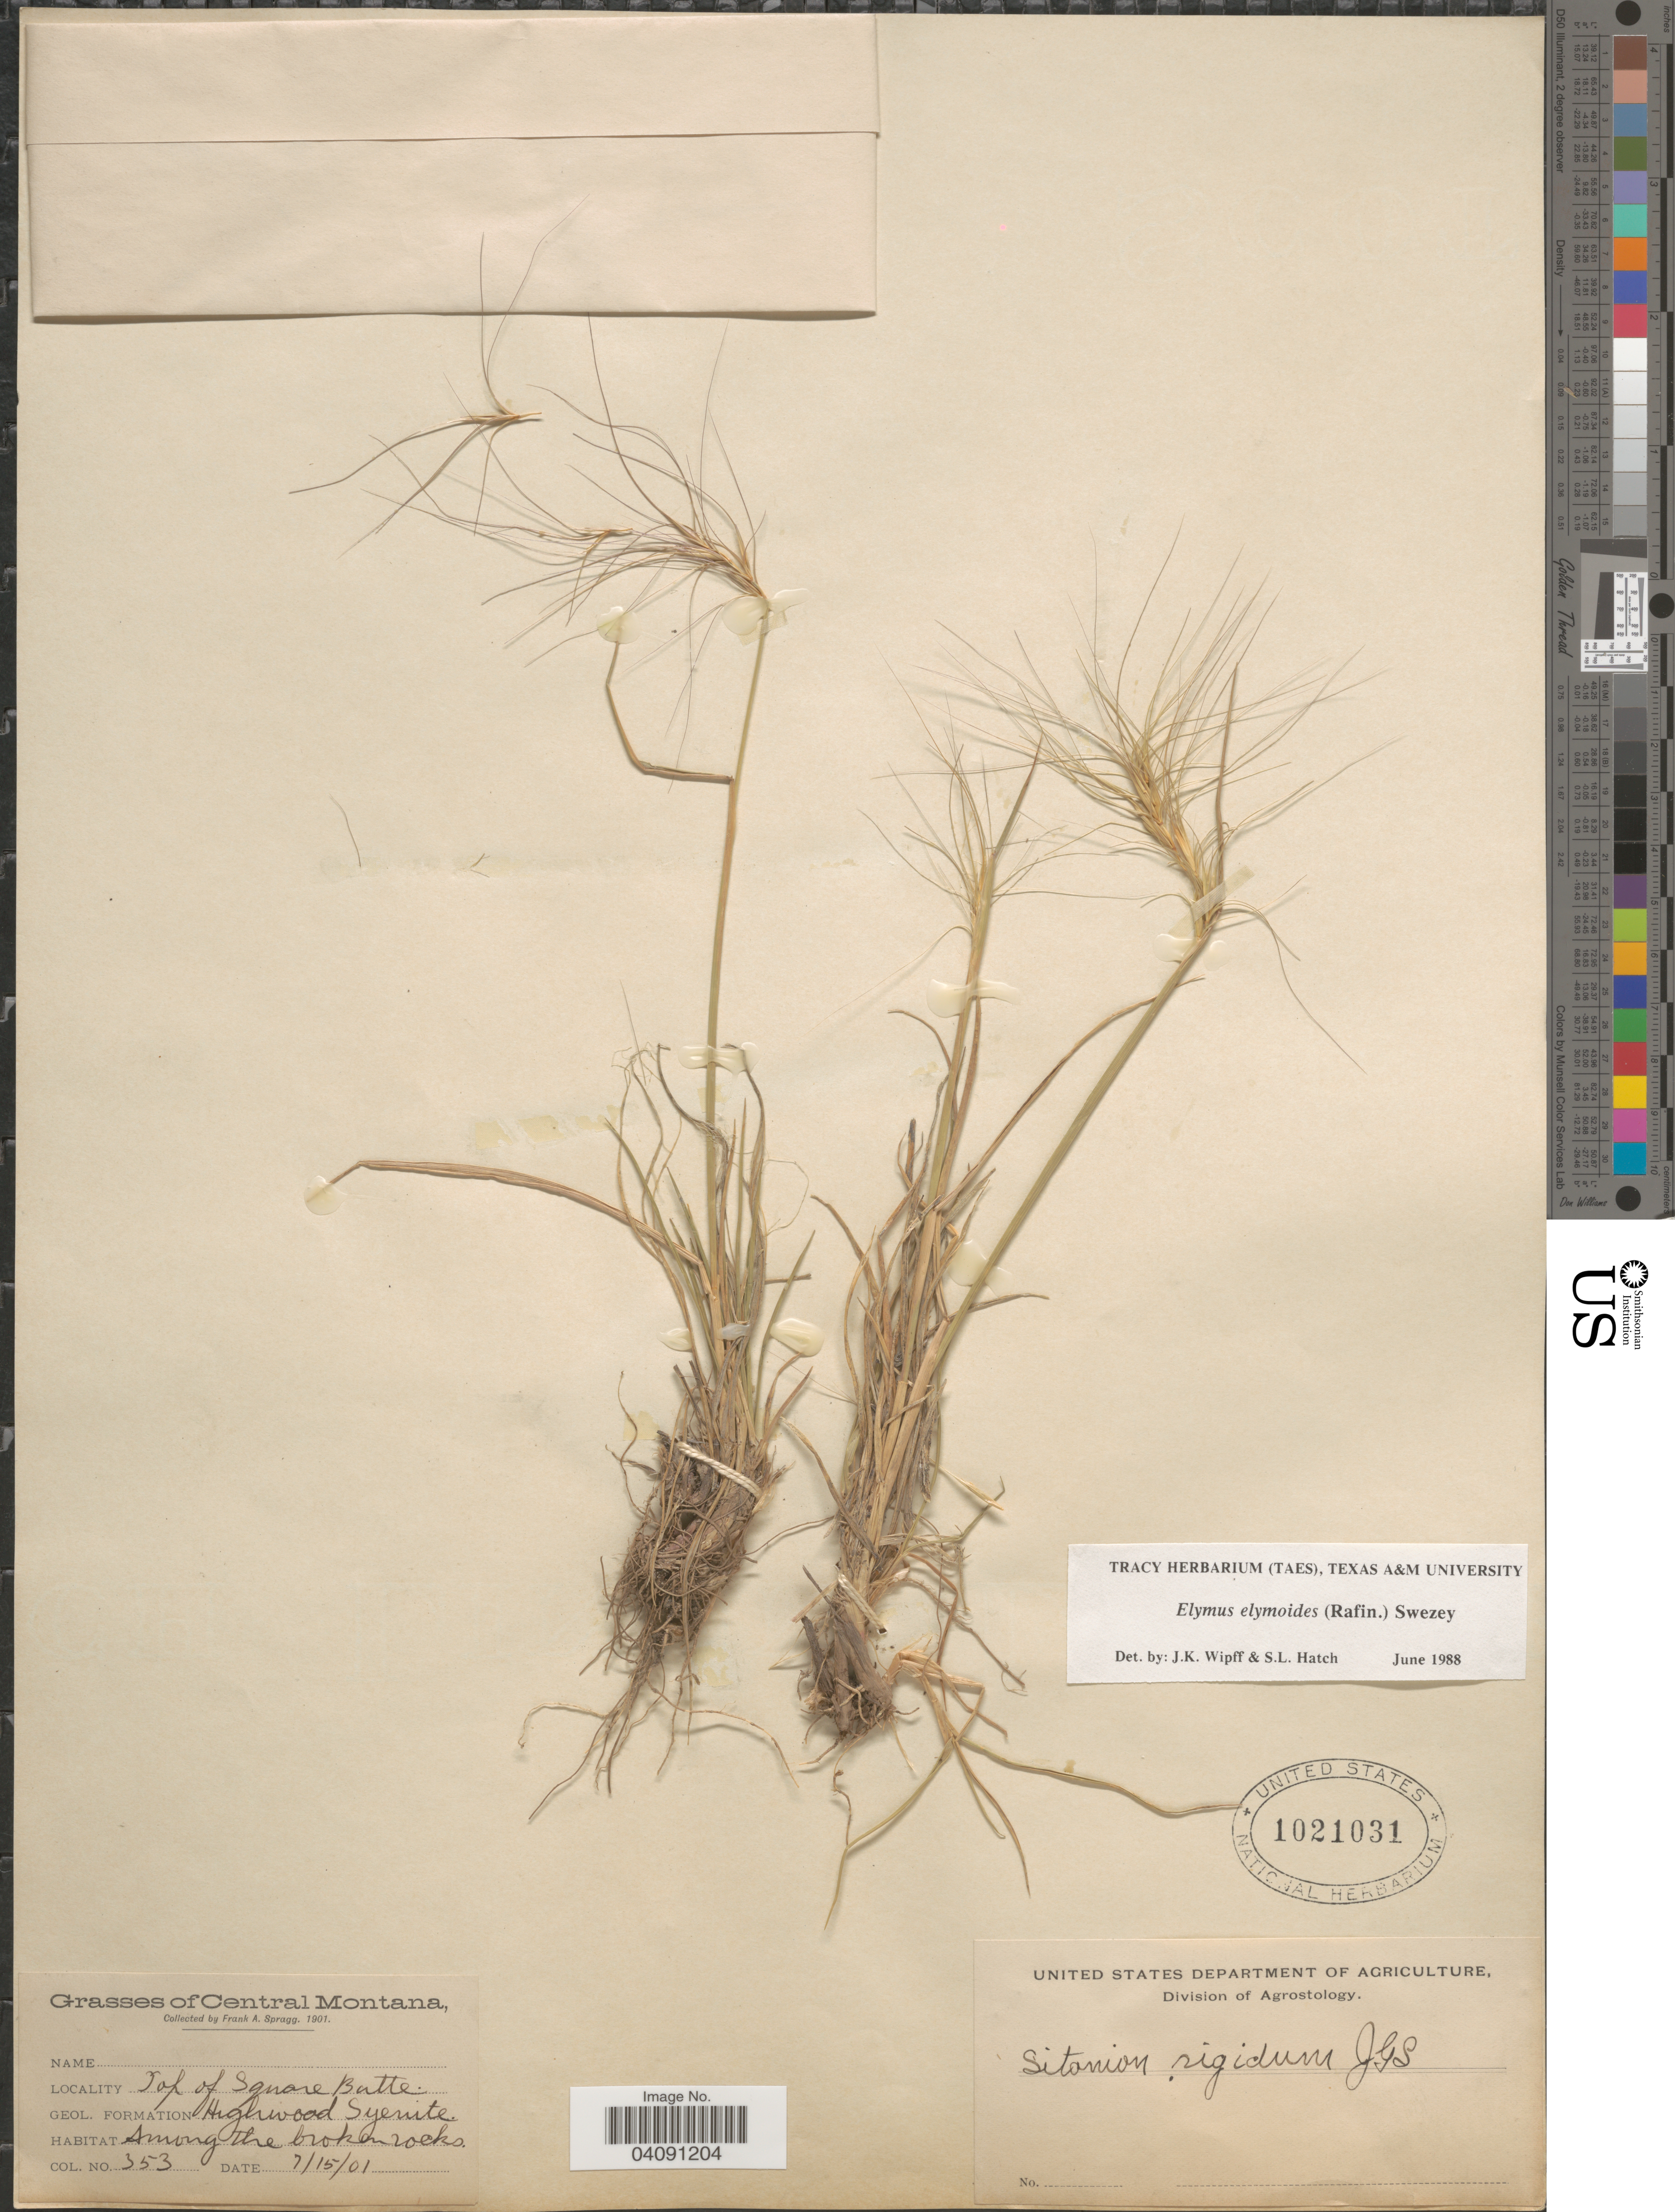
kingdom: Plantae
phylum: Tracheophyta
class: Liliopsida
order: Poales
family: Poaceae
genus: Elymus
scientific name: Elymus canadensis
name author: L.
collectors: F. Spragg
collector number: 353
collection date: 1901-07-15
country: United States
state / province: Montana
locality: Central Montana. Top of Sonore Butte.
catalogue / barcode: US 1021031